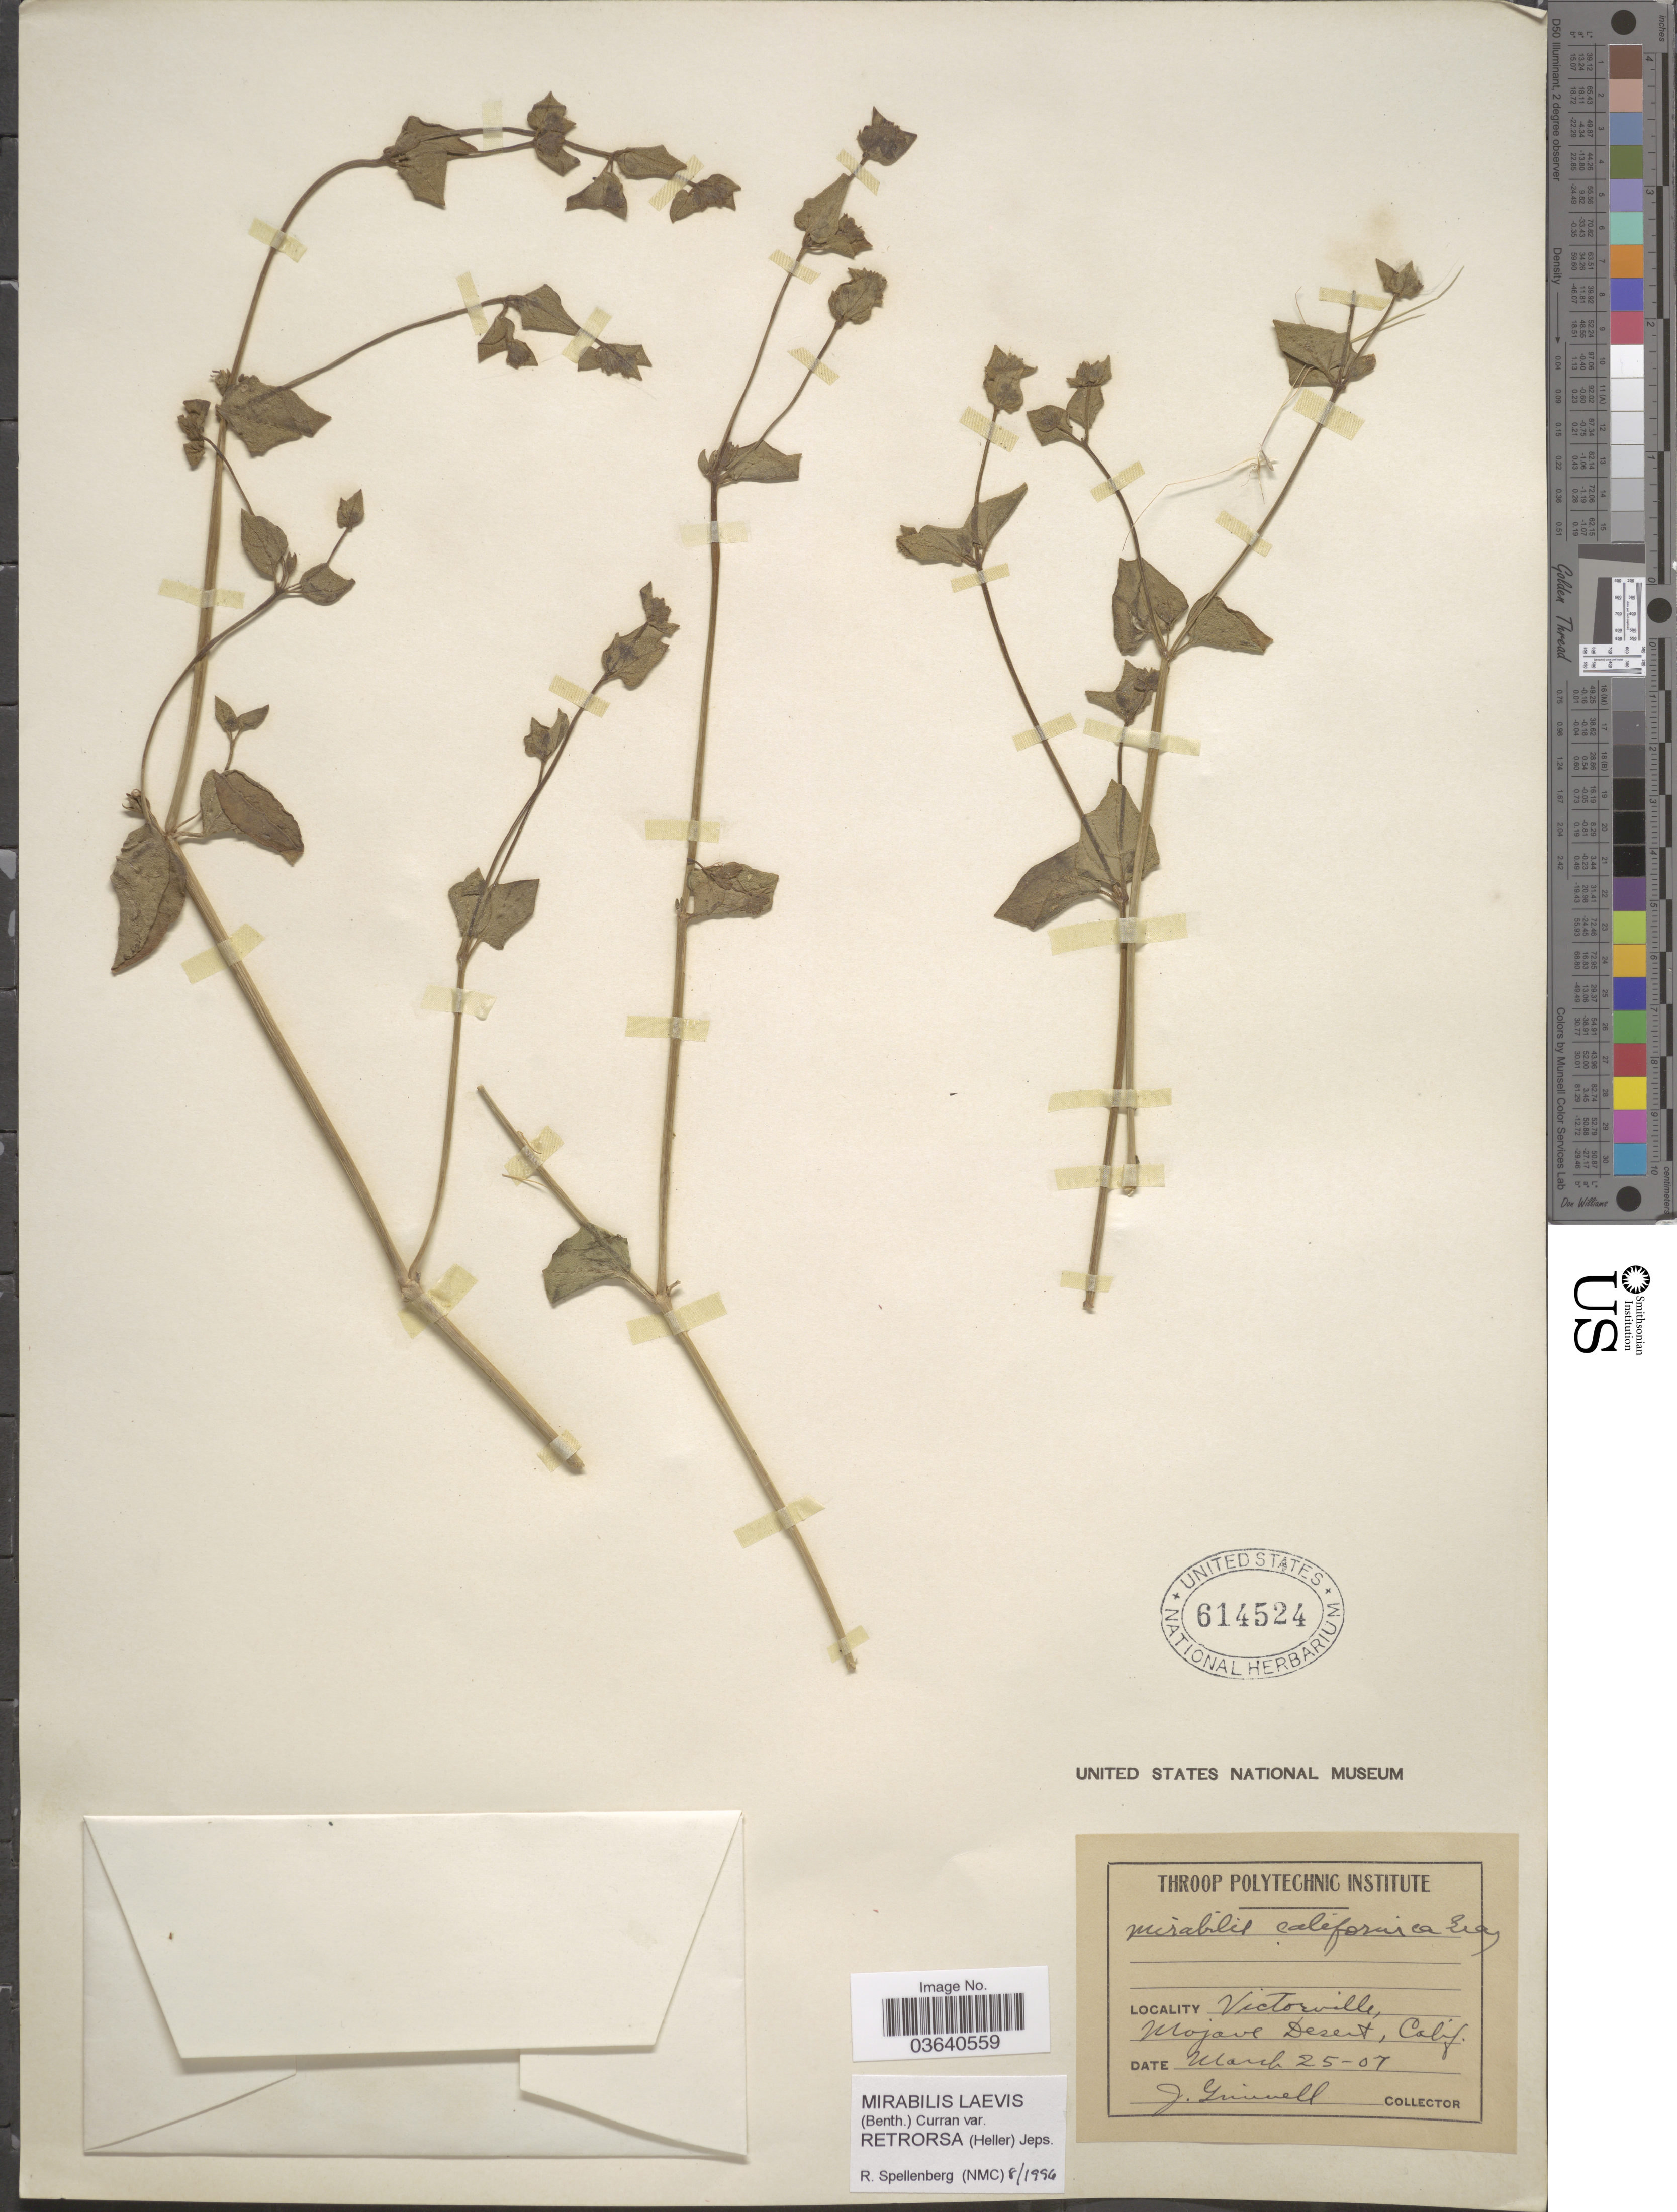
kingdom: Plantae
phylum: Tracheophyta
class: Magnoliopsida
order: Caryophyllales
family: Nyctaginaceae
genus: Mirabilis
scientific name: Mirabilis laevis var. retrorsa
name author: (A. Heller) Jeps.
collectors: J. Grinnell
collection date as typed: Transcribed d/m/y: 25/3/7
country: United States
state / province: California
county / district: San Barnadino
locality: Victorville, Mojave Desert.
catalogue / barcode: US 614524